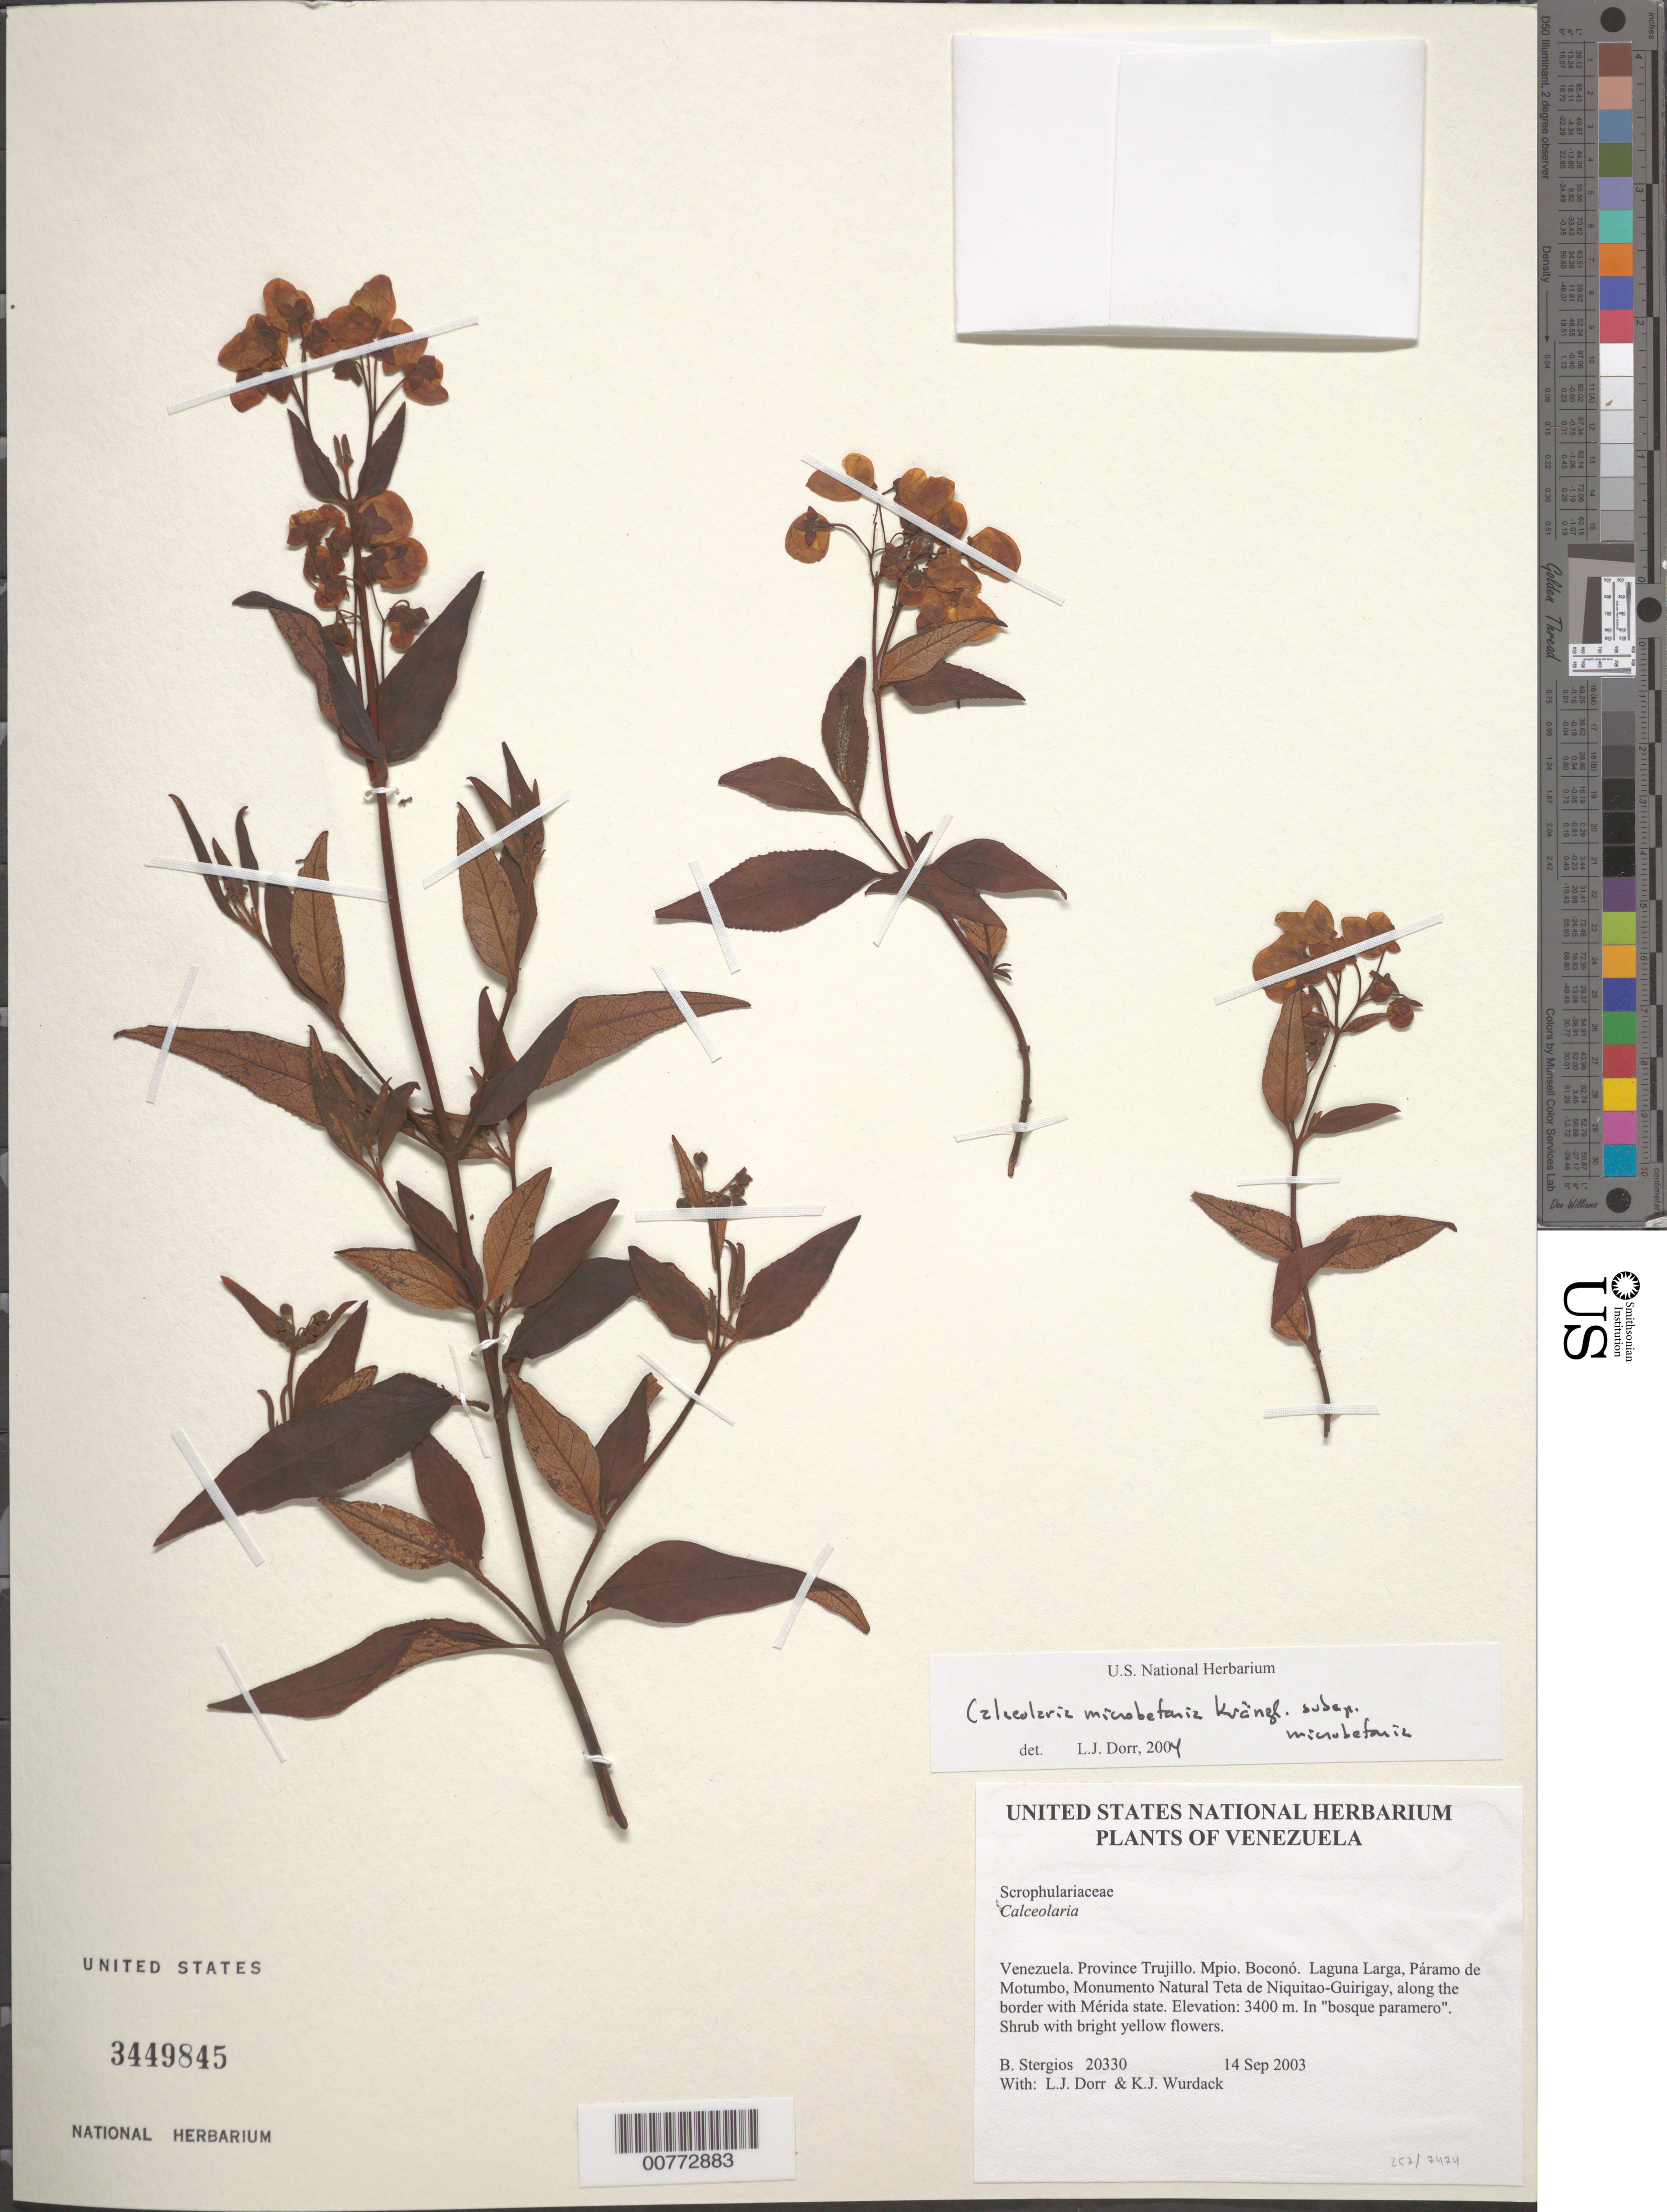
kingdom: Plantae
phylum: Tracheophyta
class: Magnoliopsida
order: Lamiales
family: Calceolariaceae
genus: Calceolaria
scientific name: Calceolaria microbefaria subsp. microbefaria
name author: Kränzl.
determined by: Dorr, L. J., (BOT), Smithsonian Institution - National Museum of Natural History (UNITED STATES)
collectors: B. G. Stergios, L. J. Dorr & K. Wurdack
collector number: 20330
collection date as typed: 14 Sep 2003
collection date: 2003-09-14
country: Venezuela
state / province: Trujillo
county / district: Boconó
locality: Laguna Larga, Páramo de Motumbo, Monumento Natural Teta de Niquitao-Guirigay, along the border with Mérida state.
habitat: In "bosque paramero".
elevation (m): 3400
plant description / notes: PORT, US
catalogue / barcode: US 3449845